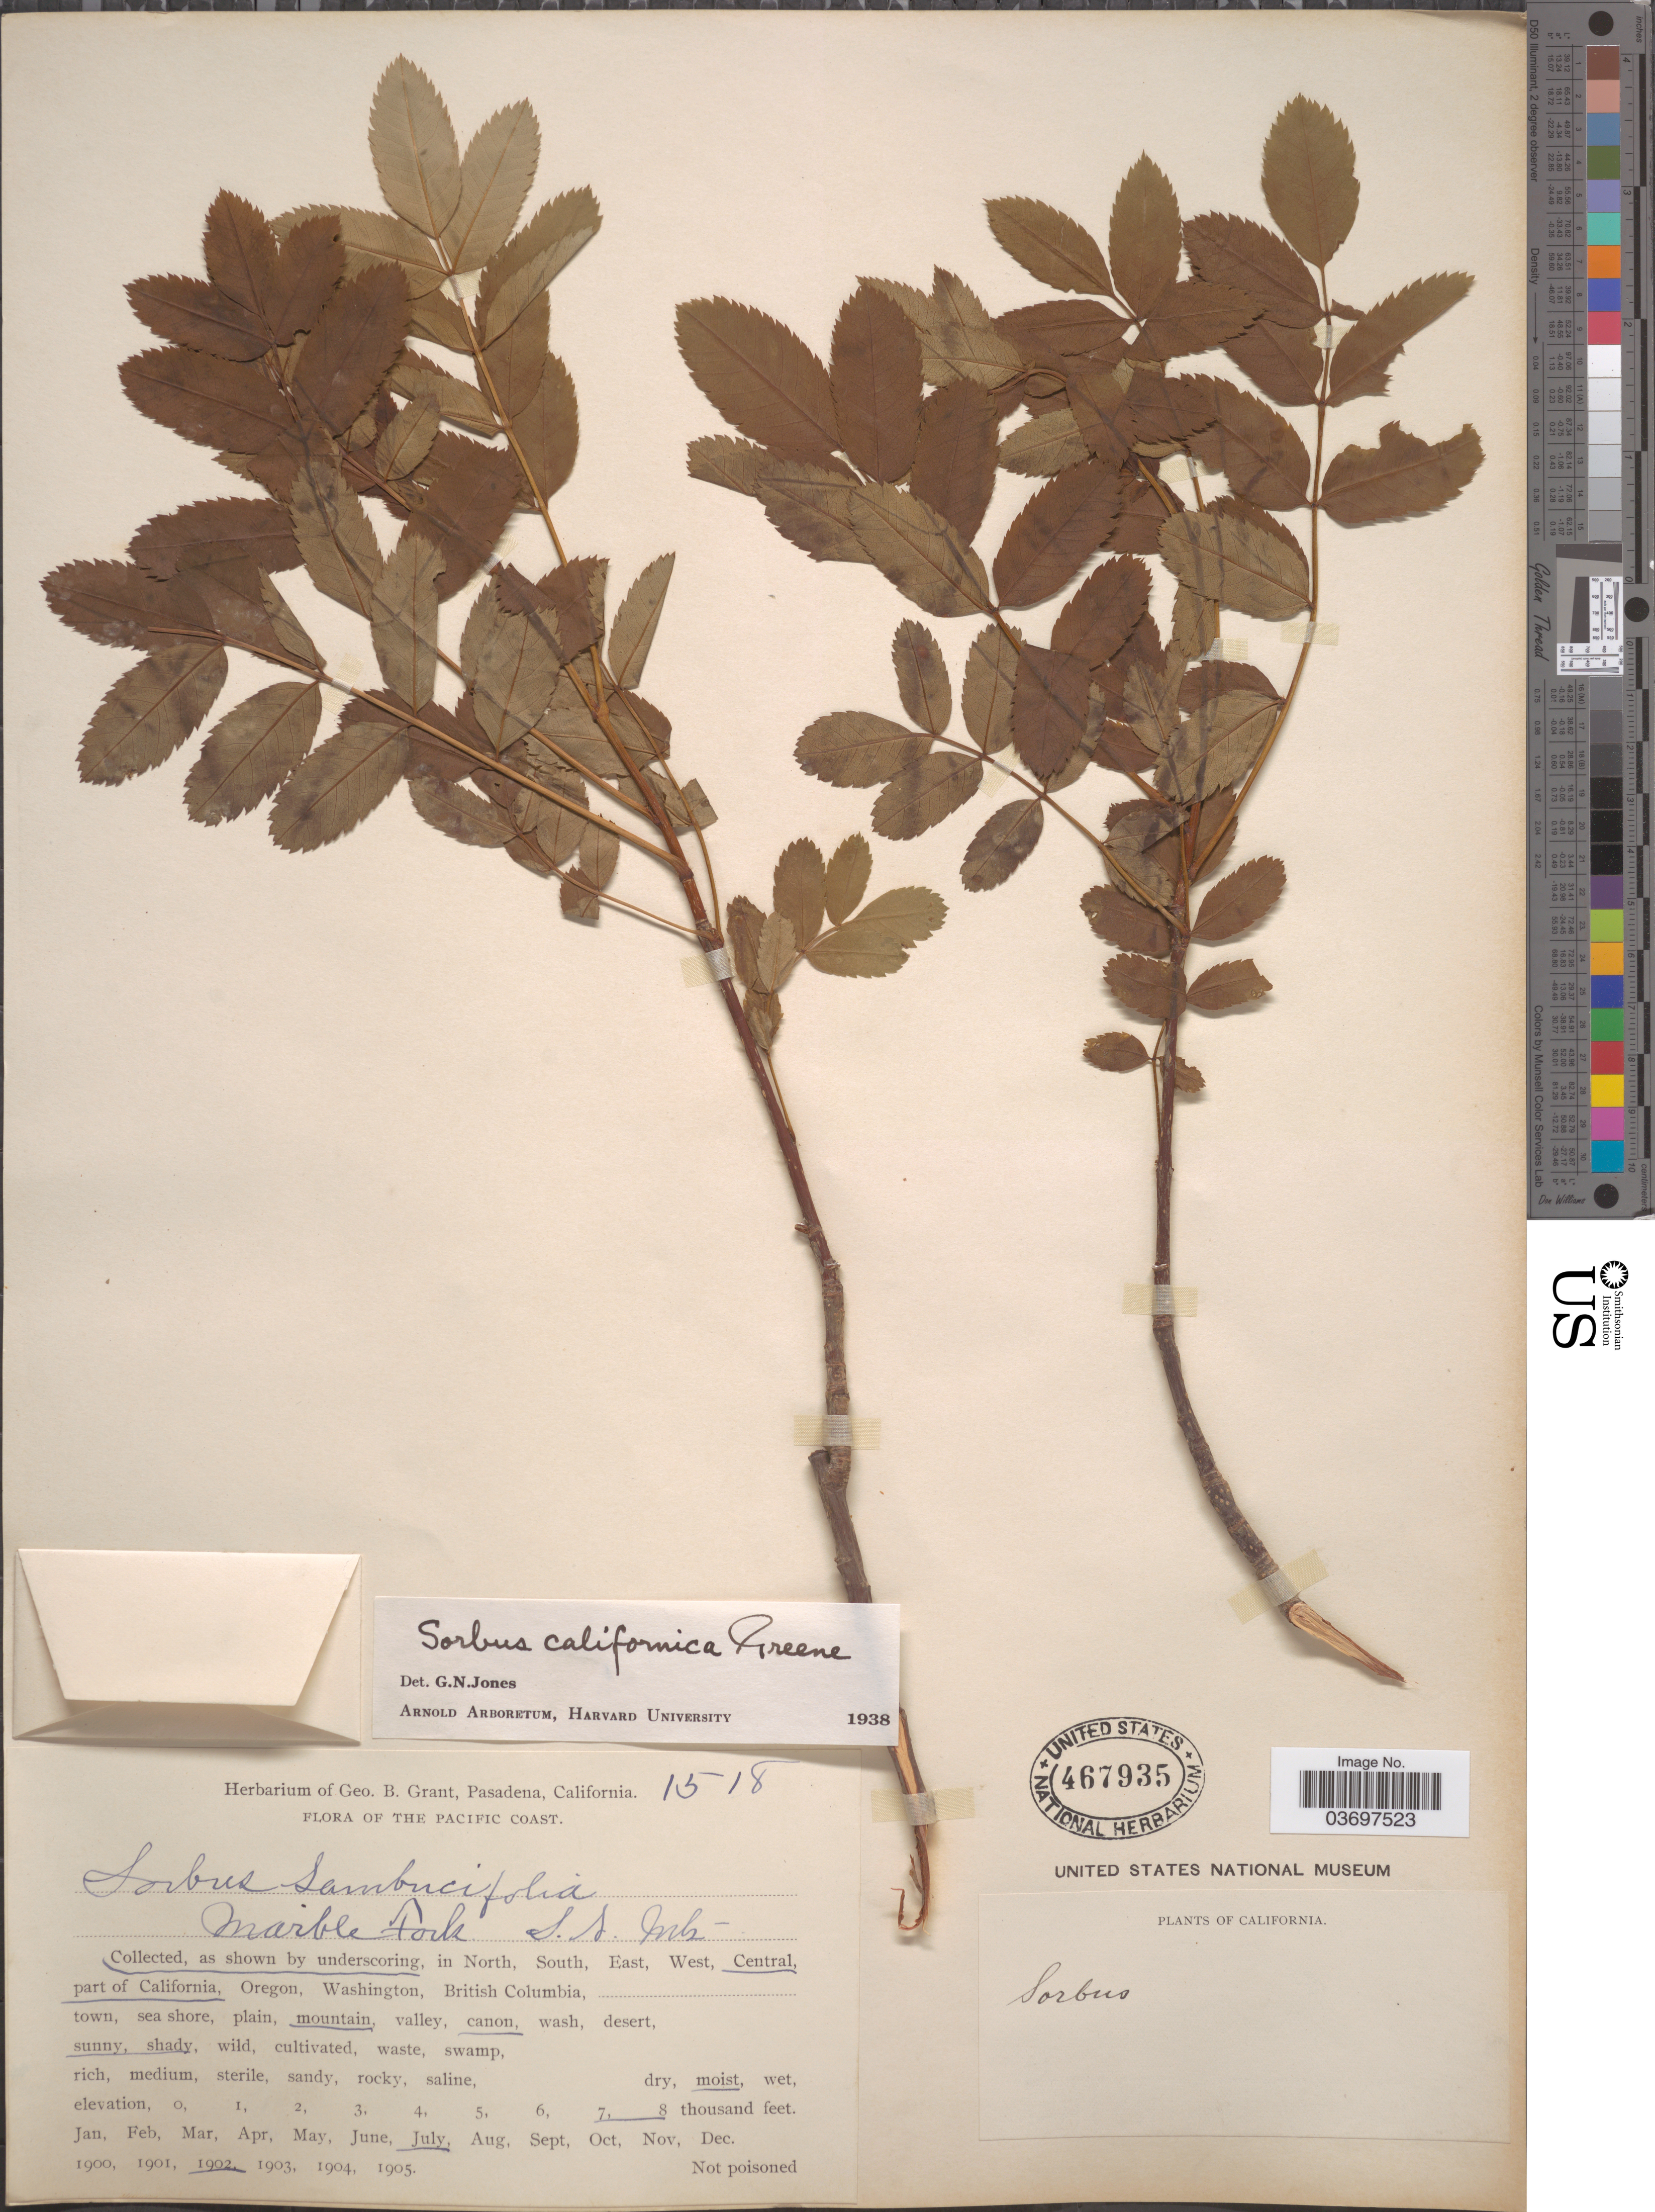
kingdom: Plantae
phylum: Tracheophyta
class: Magnoliopsida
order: Rosales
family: Rosaceae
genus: Sorbus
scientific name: Sorbus californica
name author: Greene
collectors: ex herb. Geo. B. Grant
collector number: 1518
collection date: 1902-07-07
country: United States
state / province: California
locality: Marble Fork. S. I. Mts. Central part of California.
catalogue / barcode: US 467935